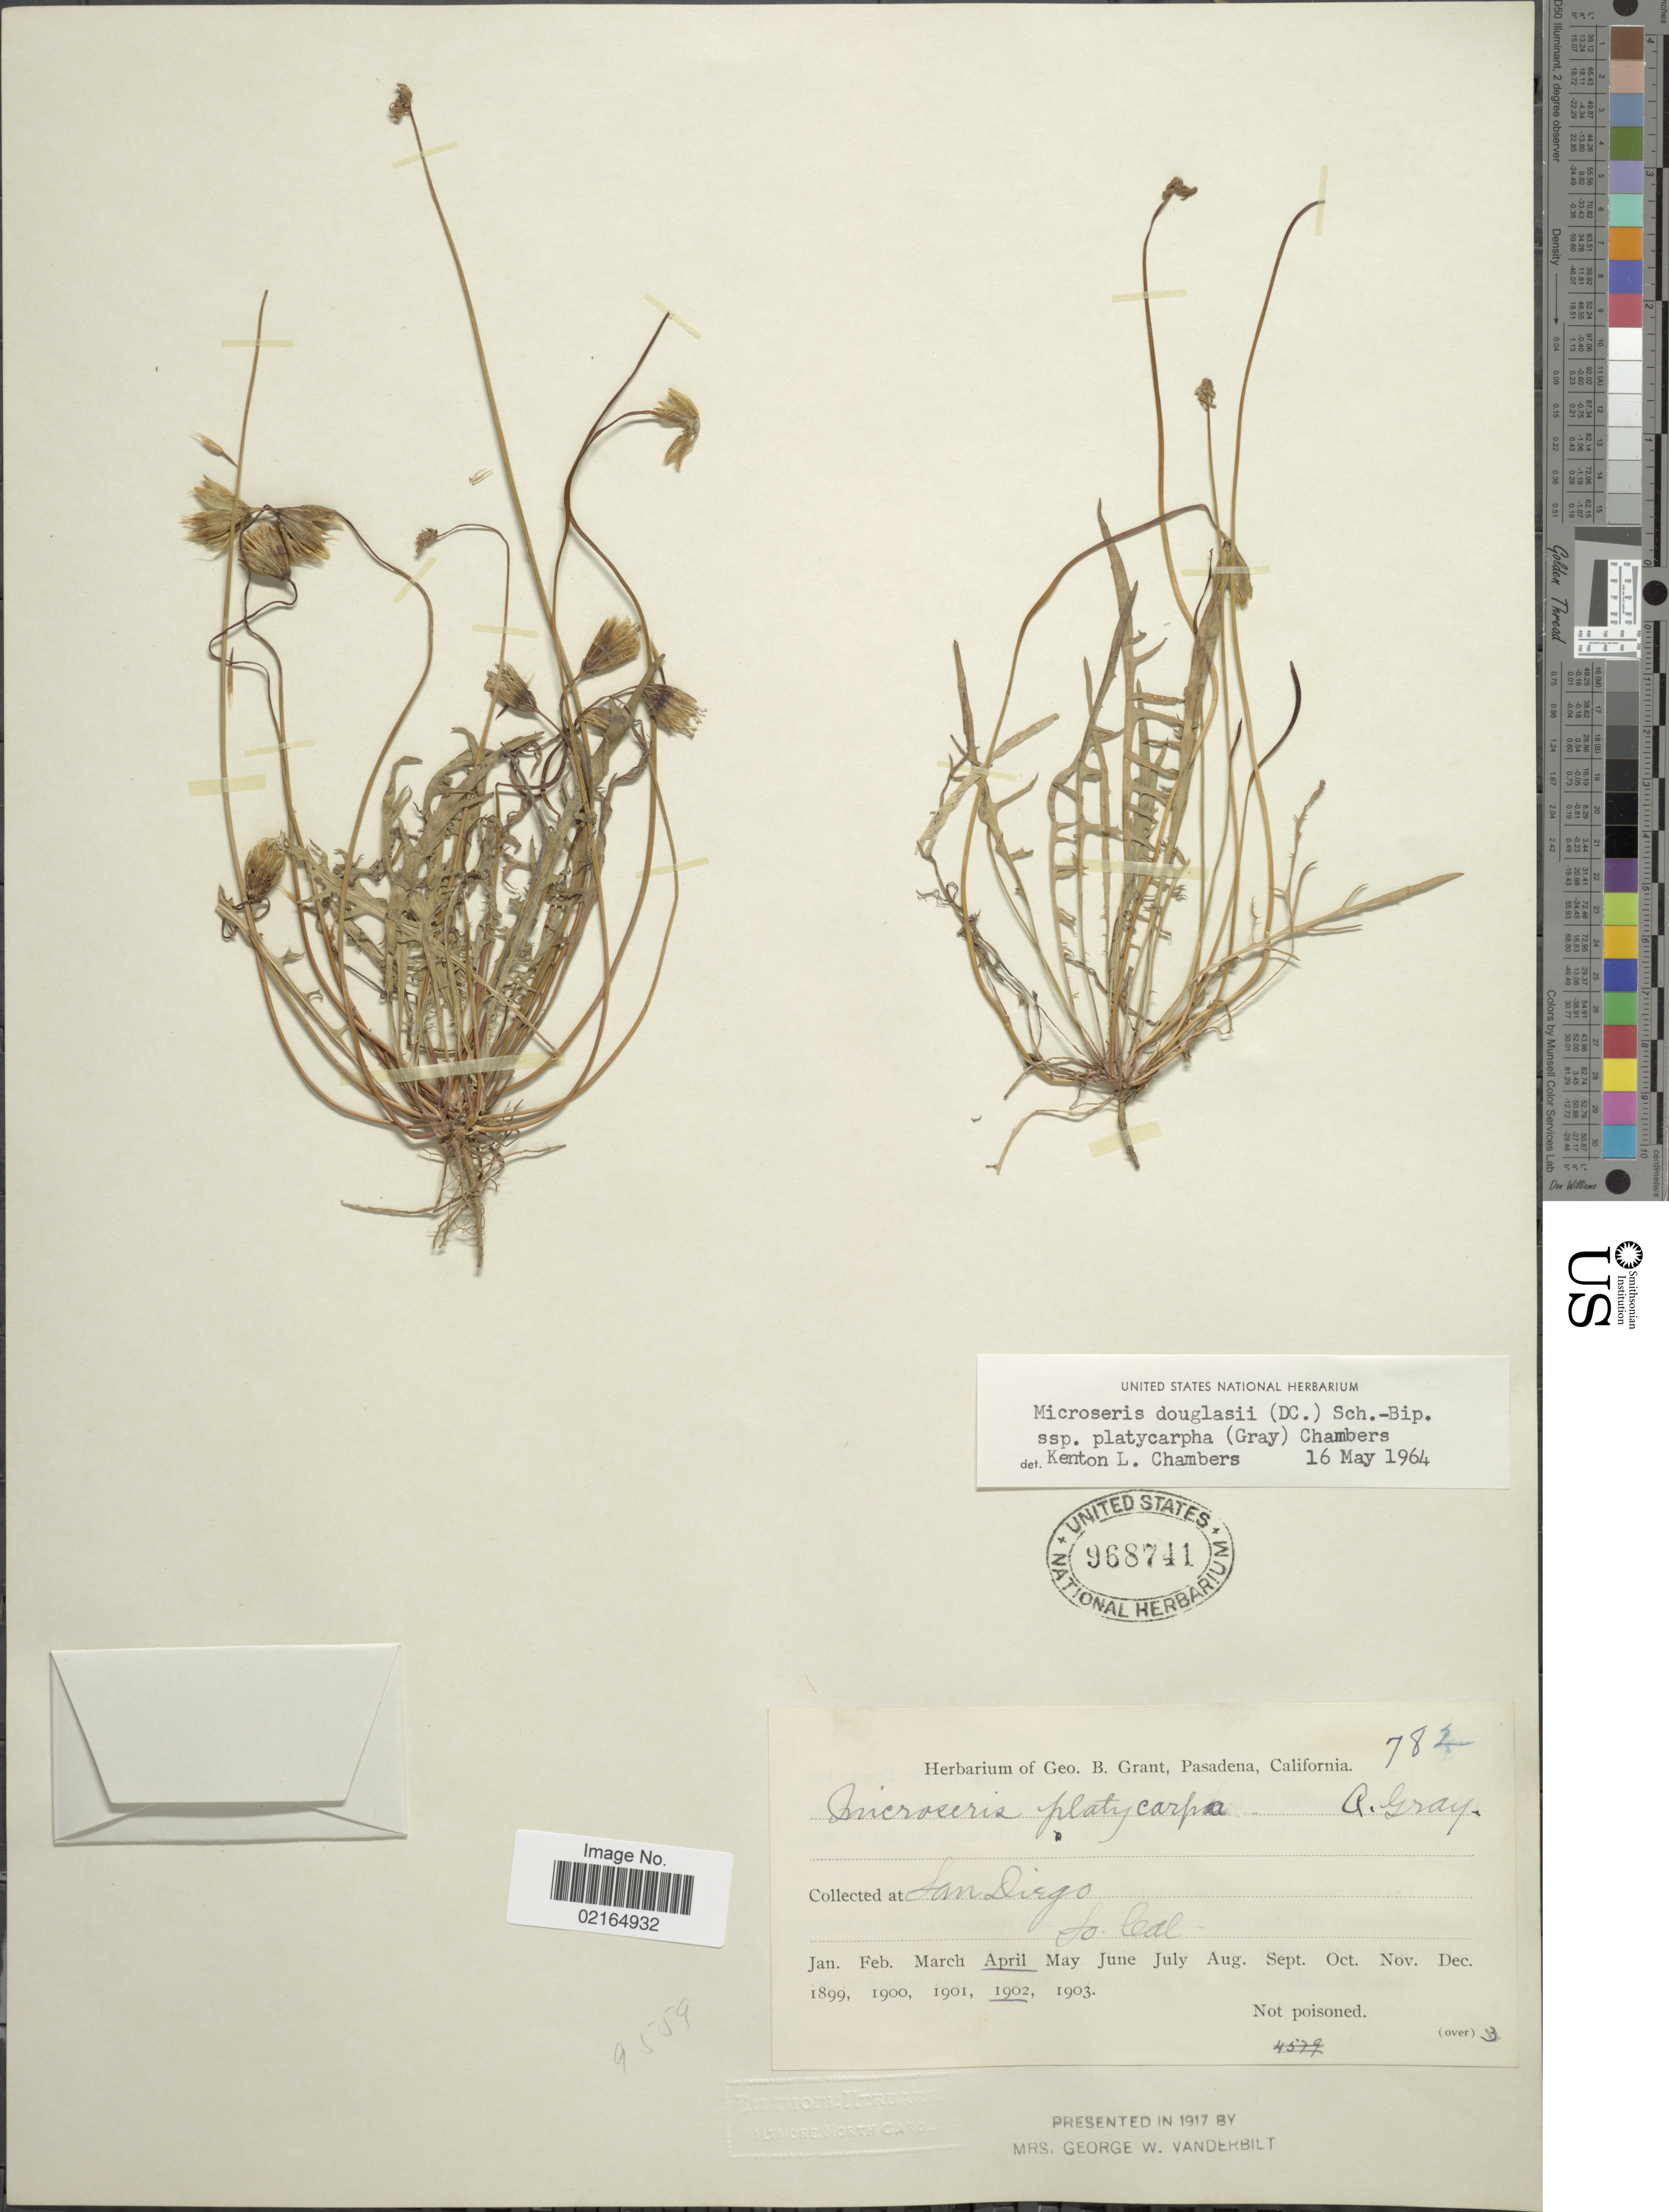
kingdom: Plantae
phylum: Tracheophyta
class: Magnoliopsida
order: Asterales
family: Asteraceae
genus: Microseris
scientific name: Microseris douglasii subsp. platycarpha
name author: (A. Gray) K.L. Chambers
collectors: ex herb. Geo. B. Grant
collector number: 782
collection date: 1902-04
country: United States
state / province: California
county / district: San Diego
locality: San Diego Co.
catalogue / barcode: US 968741